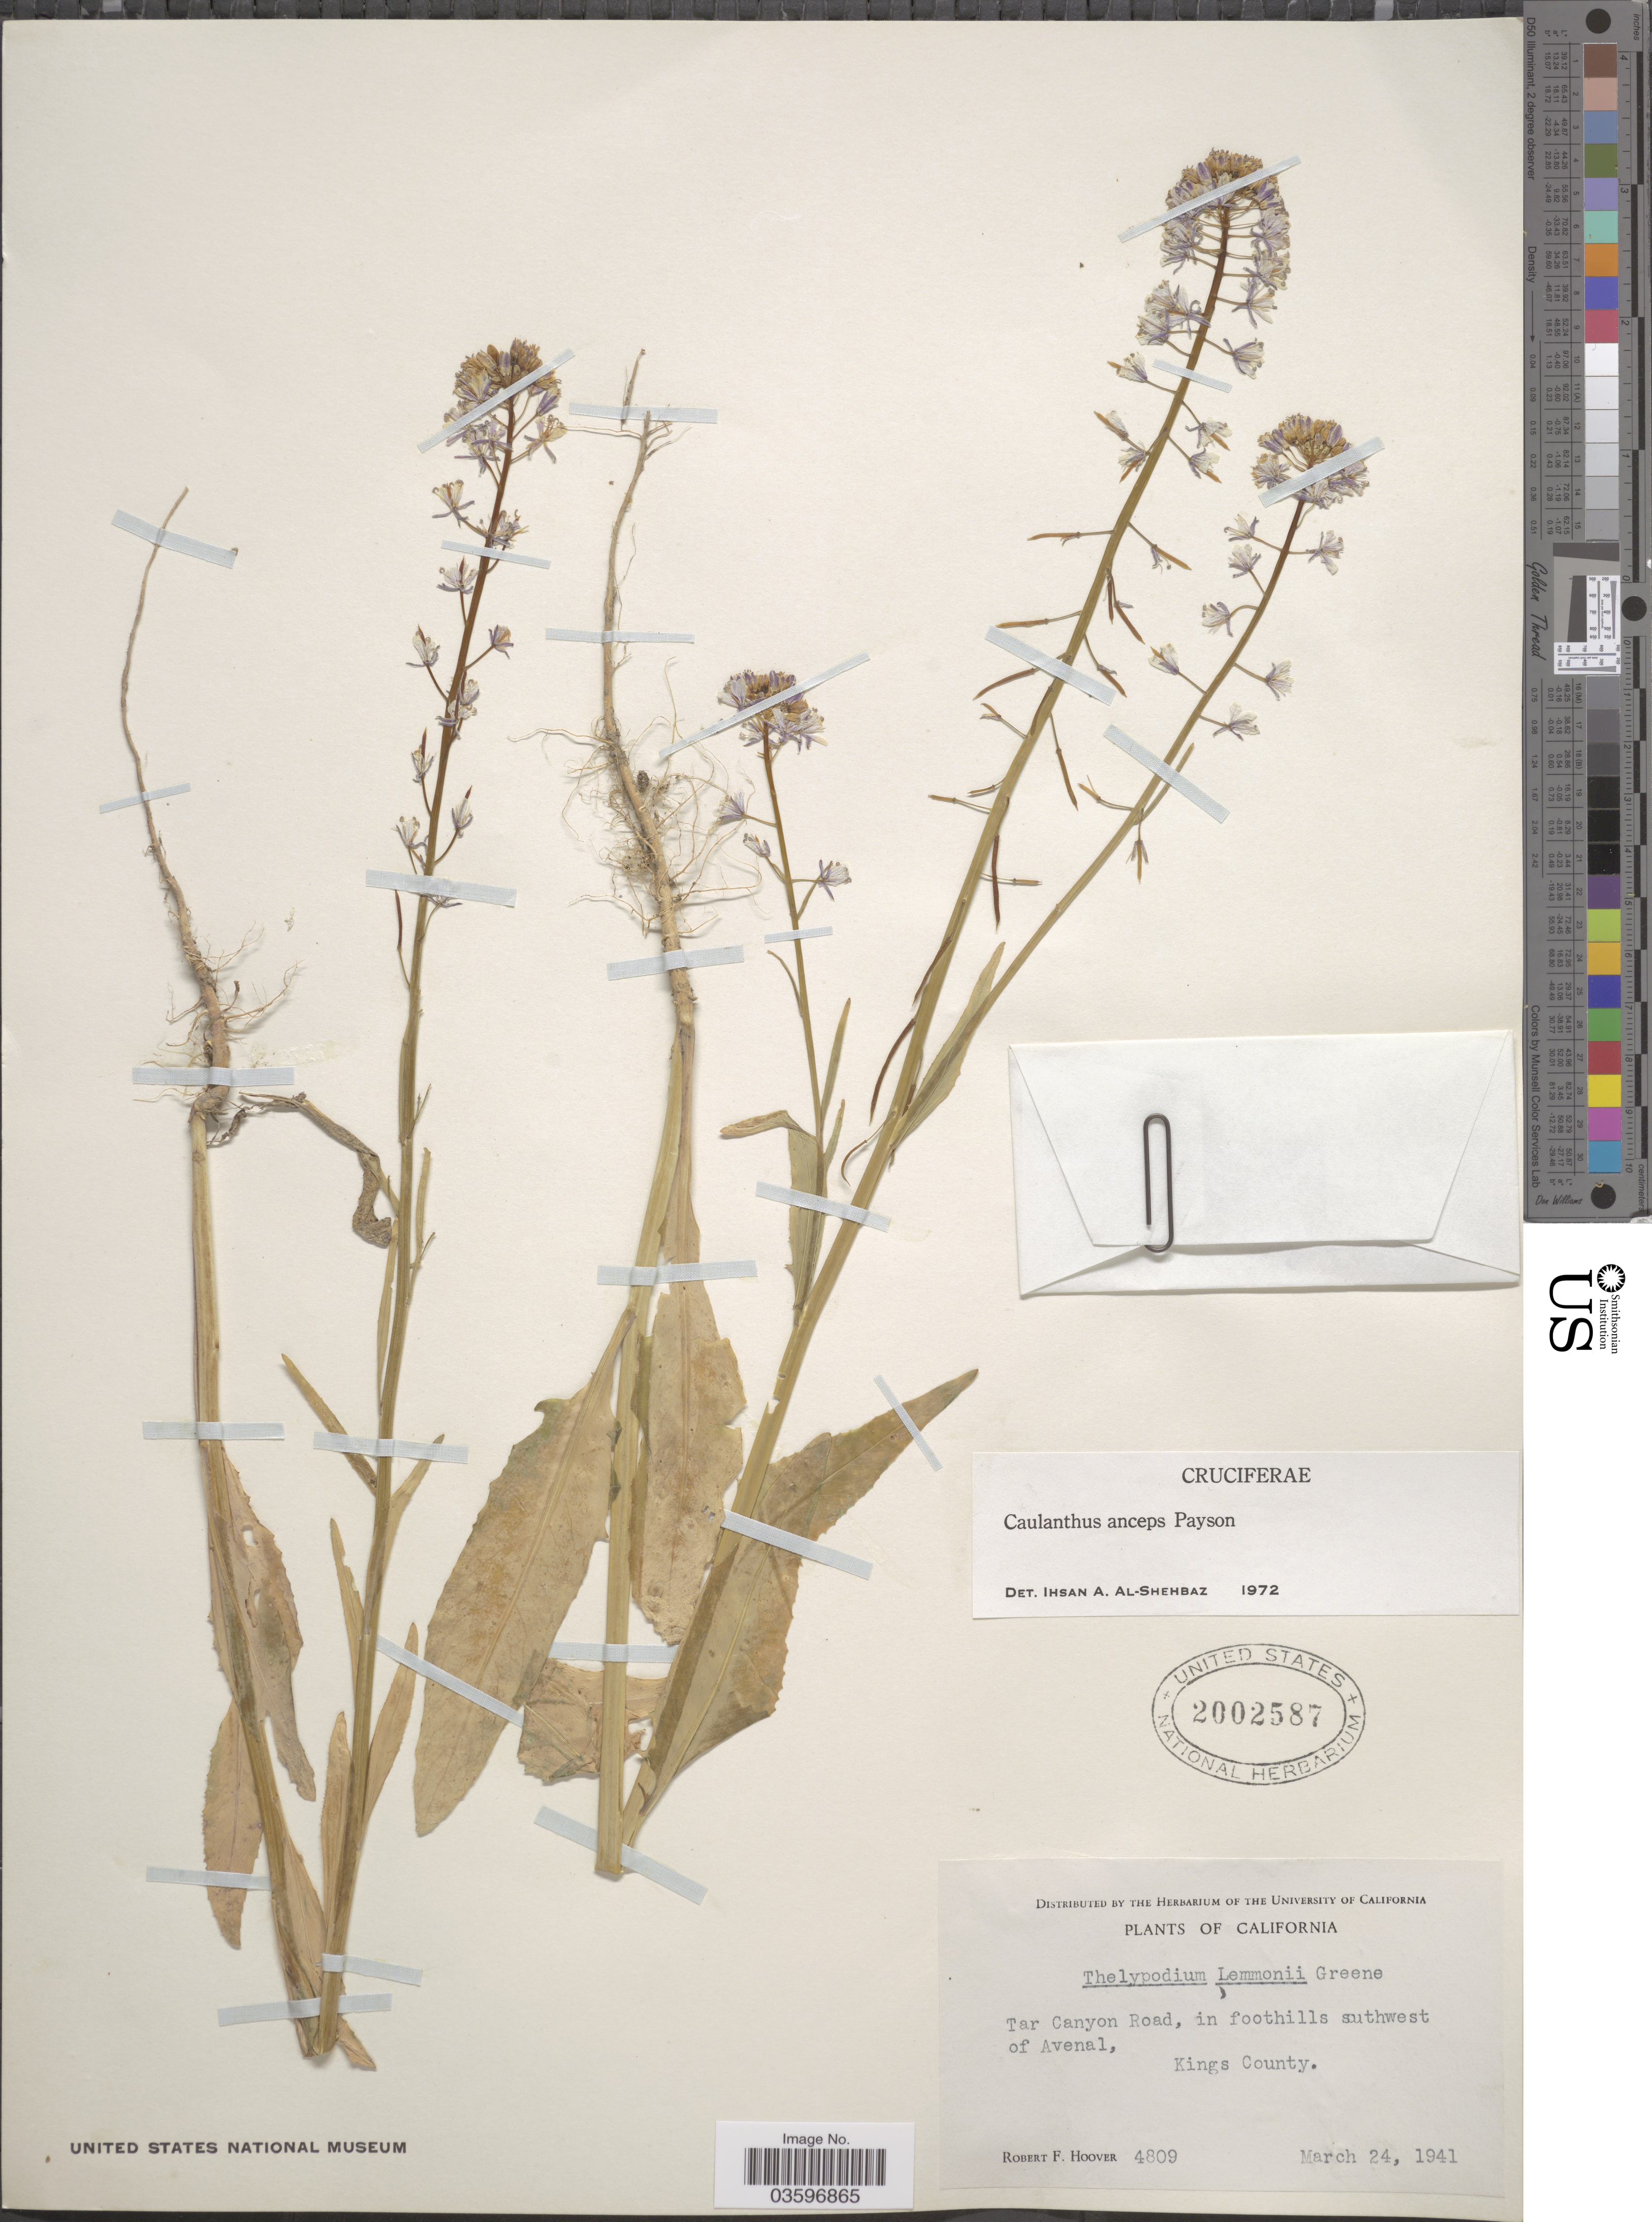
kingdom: Plantae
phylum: Tracheophyta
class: Magnoliopsida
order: Brassicales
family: Brassicaceae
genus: Caulanthus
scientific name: Caulanthus anceps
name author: Payson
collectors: R. F. Hoover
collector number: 4809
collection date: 1941-03-24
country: United States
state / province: California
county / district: Kings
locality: Tar Canyon Road, in foothills southwest of Avenal, Kings County.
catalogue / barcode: US 2002587